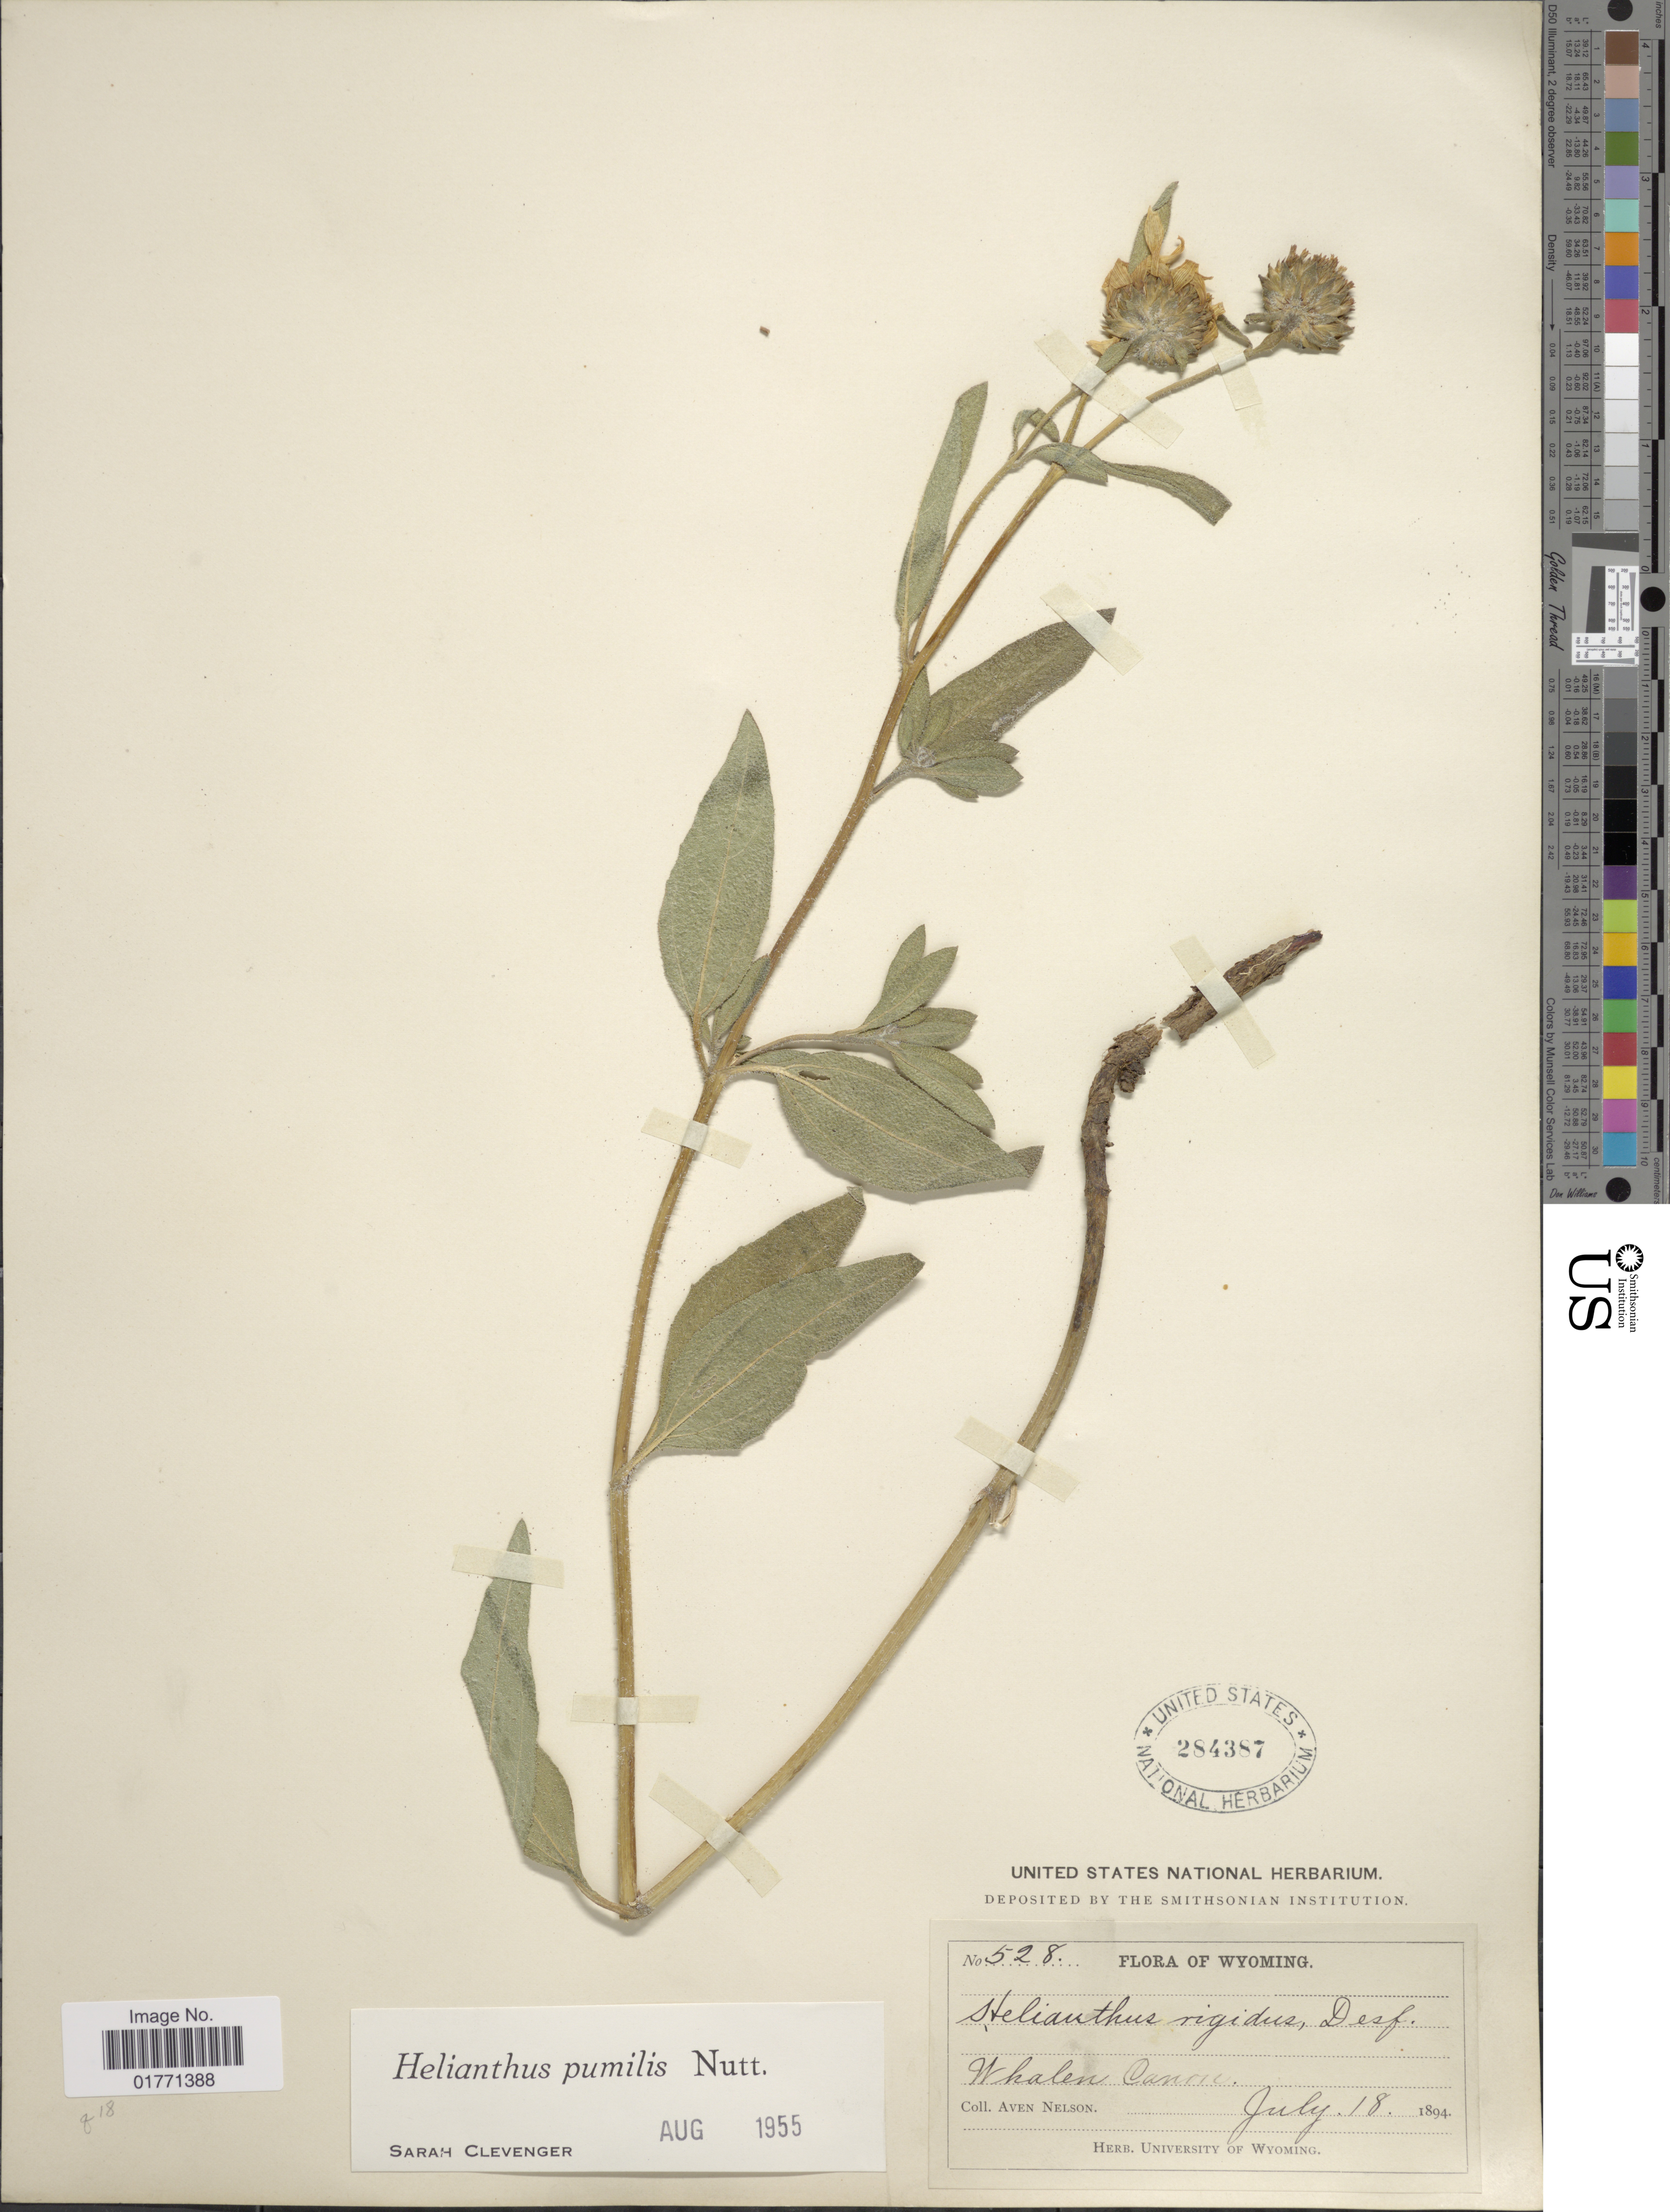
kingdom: Plantae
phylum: Tracheophyta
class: Magnoliopsida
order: Asterales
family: Asteraceae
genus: Helianthus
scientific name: Helianthus pumilis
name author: Nutt.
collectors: A. Nelson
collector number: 528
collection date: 1894-07-18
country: United States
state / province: Wyoming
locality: Whalen Canore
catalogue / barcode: US 284387